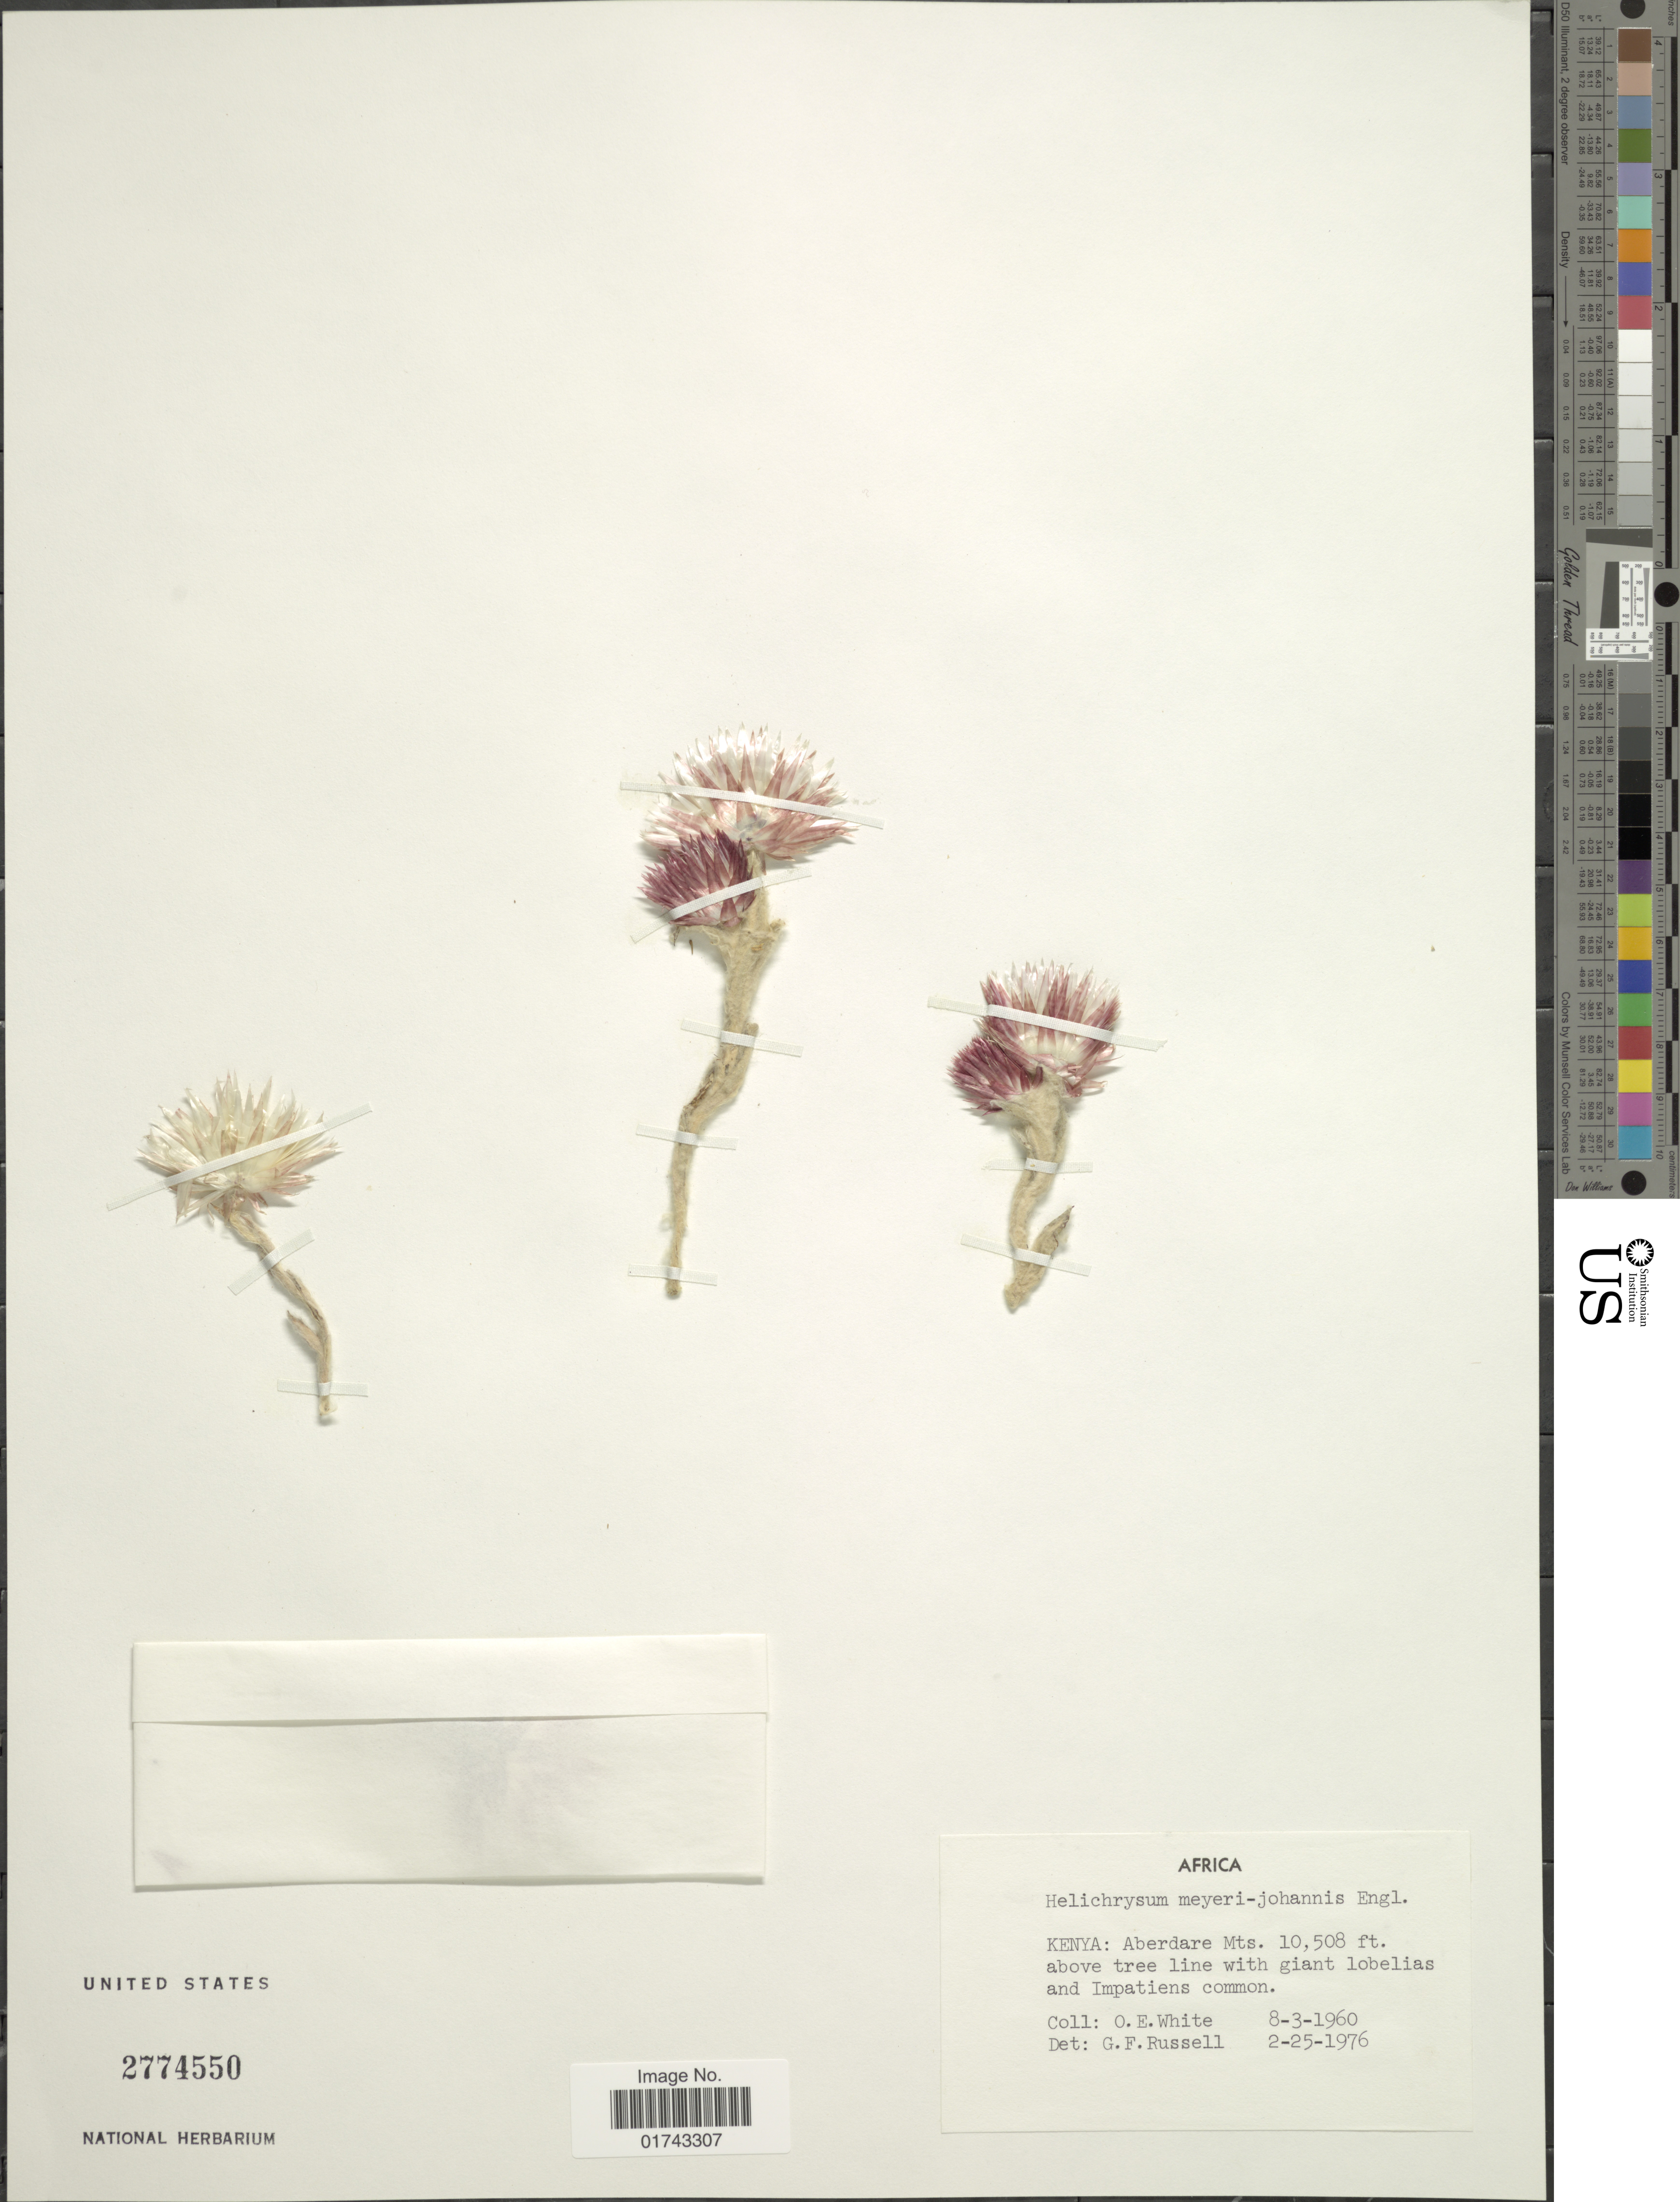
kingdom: Plantae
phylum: Tracheophyta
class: Magnoliopsida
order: Asterales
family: Asteraceae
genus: Helichrysum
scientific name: Helichrysum meyeri-johannis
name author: Engl.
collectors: O. E. White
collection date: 1960-03-08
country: Kenya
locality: Kenya: Aberdare Mts. above tree line with giant lobelias and Impatiens common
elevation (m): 3203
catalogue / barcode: US 2774550